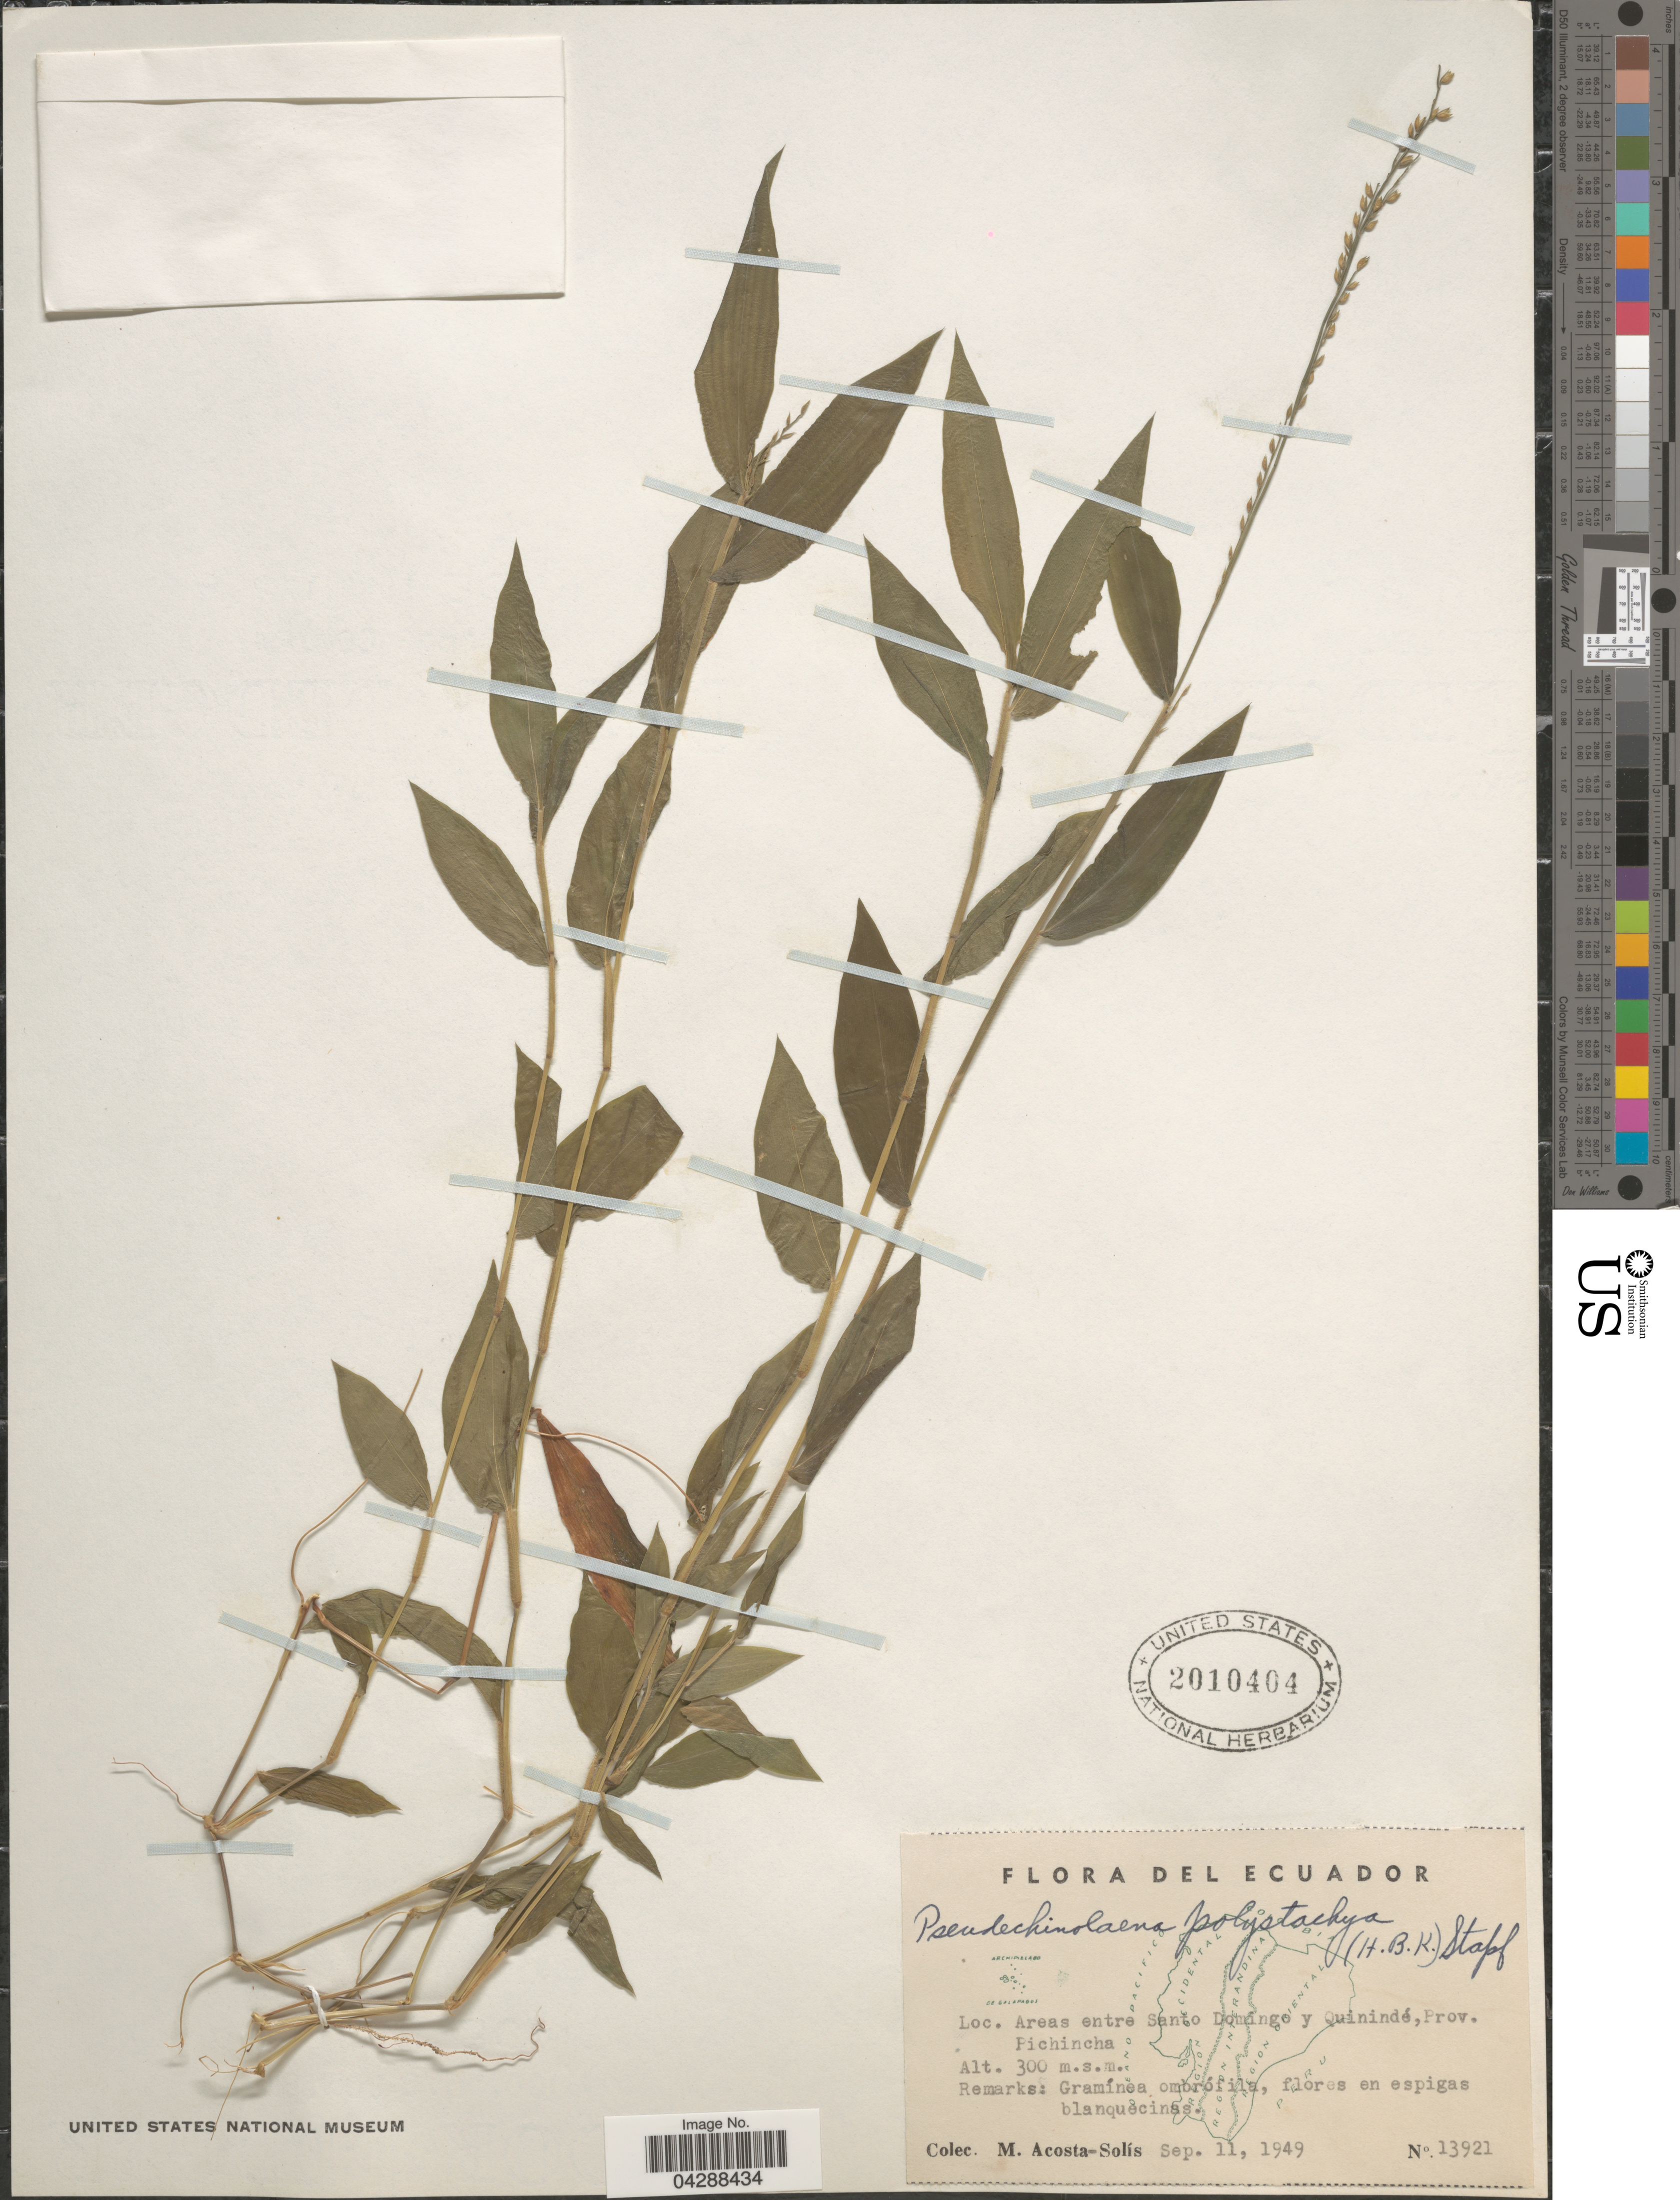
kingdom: Plantae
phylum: Tracheophyta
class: Liliopsida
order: Poales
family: Poaceae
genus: Pseudechinolaena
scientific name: Pseudechinolaena polystachya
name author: (Kunth) Stapf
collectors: M. Acosta Solis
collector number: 13921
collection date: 1949-09-11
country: Ecuador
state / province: Pichincha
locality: Areas entre Santo Domingo y Quinindé.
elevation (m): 300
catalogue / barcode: US 2010404